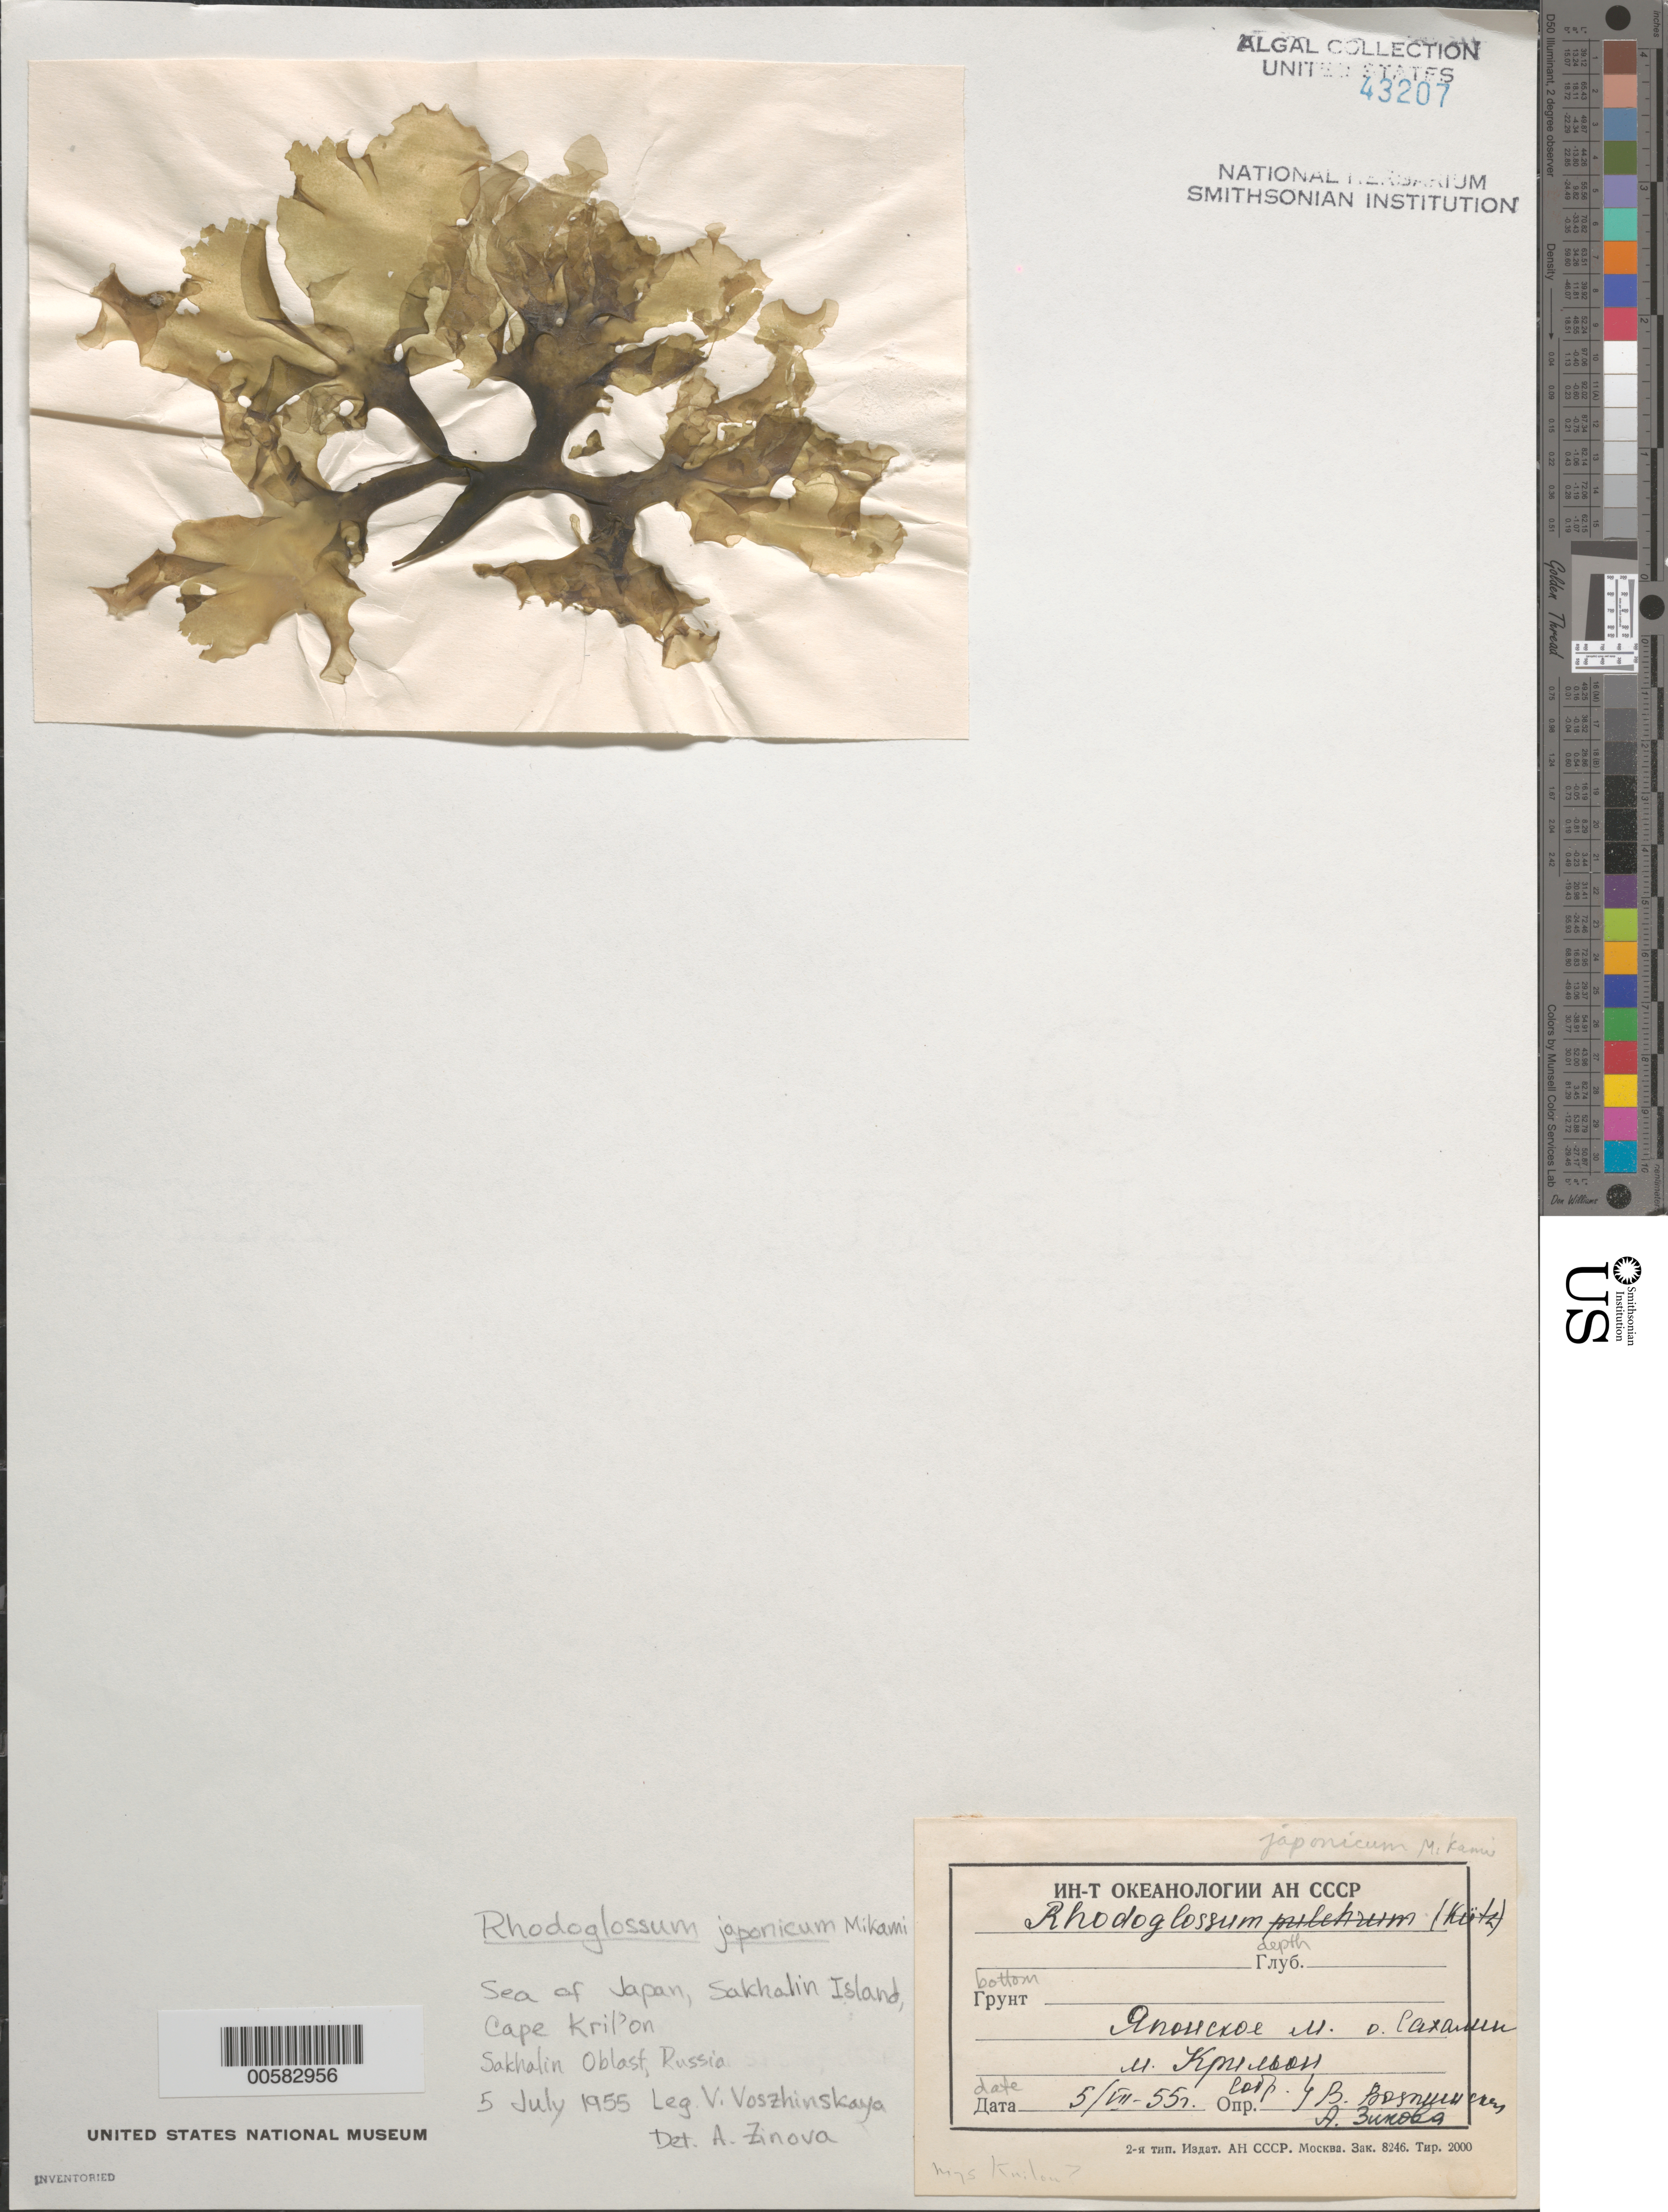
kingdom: Plantae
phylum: Rhodophyta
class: Florideophyceae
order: Gigartinales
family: Gigartinaceae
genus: Mazzaella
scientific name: Mazzaella japonicum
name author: (Mikami) Hommersand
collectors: V. Vozzhinskaya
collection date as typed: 05 Jul 1955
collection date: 1955-07-05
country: Russian Federation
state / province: Sakhalin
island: Sakhalin Island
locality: Sea of Japan, Cape Kril'on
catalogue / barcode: US 43207